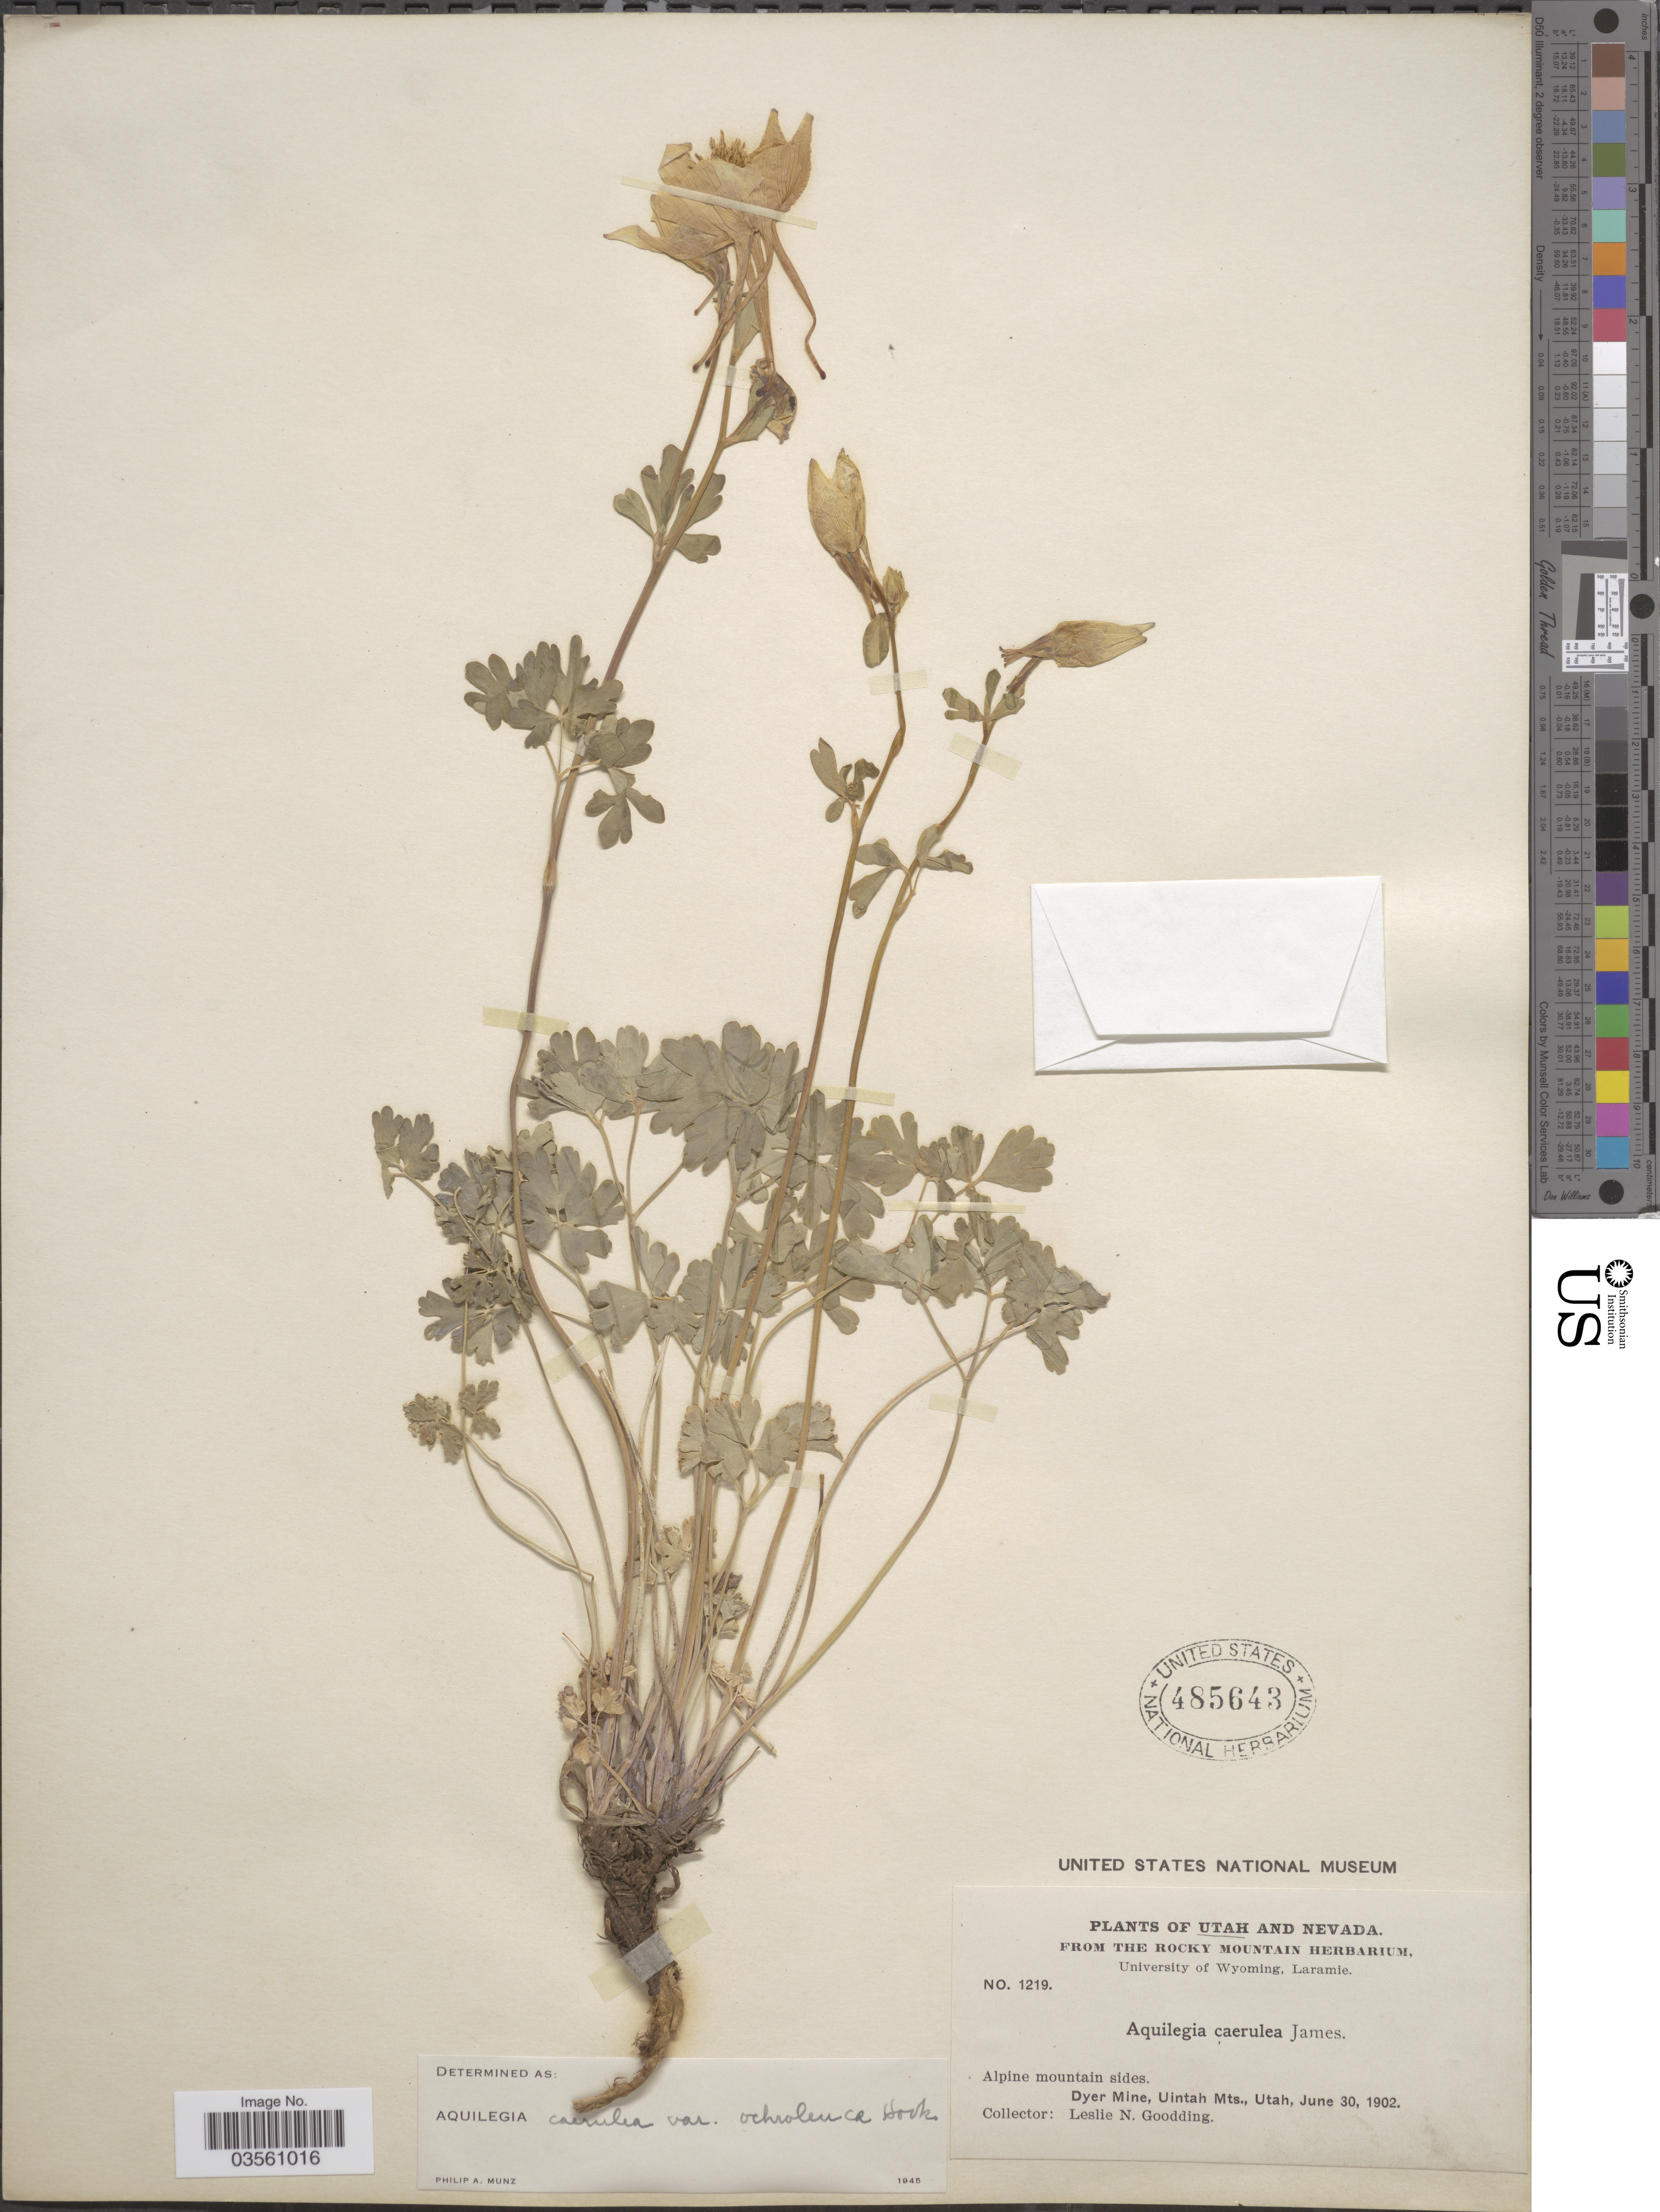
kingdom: Plantae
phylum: Tracheophyta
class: Magnoliopsida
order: Ranunculales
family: Ranunculaceae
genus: Aquilegia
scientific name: Aquilegia coerulea var. ochroleuca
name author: Hook.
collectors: L. N. Goodding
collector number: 1219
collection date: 1902-06-30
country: United States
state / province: Utah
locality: Dyer Mine, Uintah Mts.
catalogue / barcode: US 485643